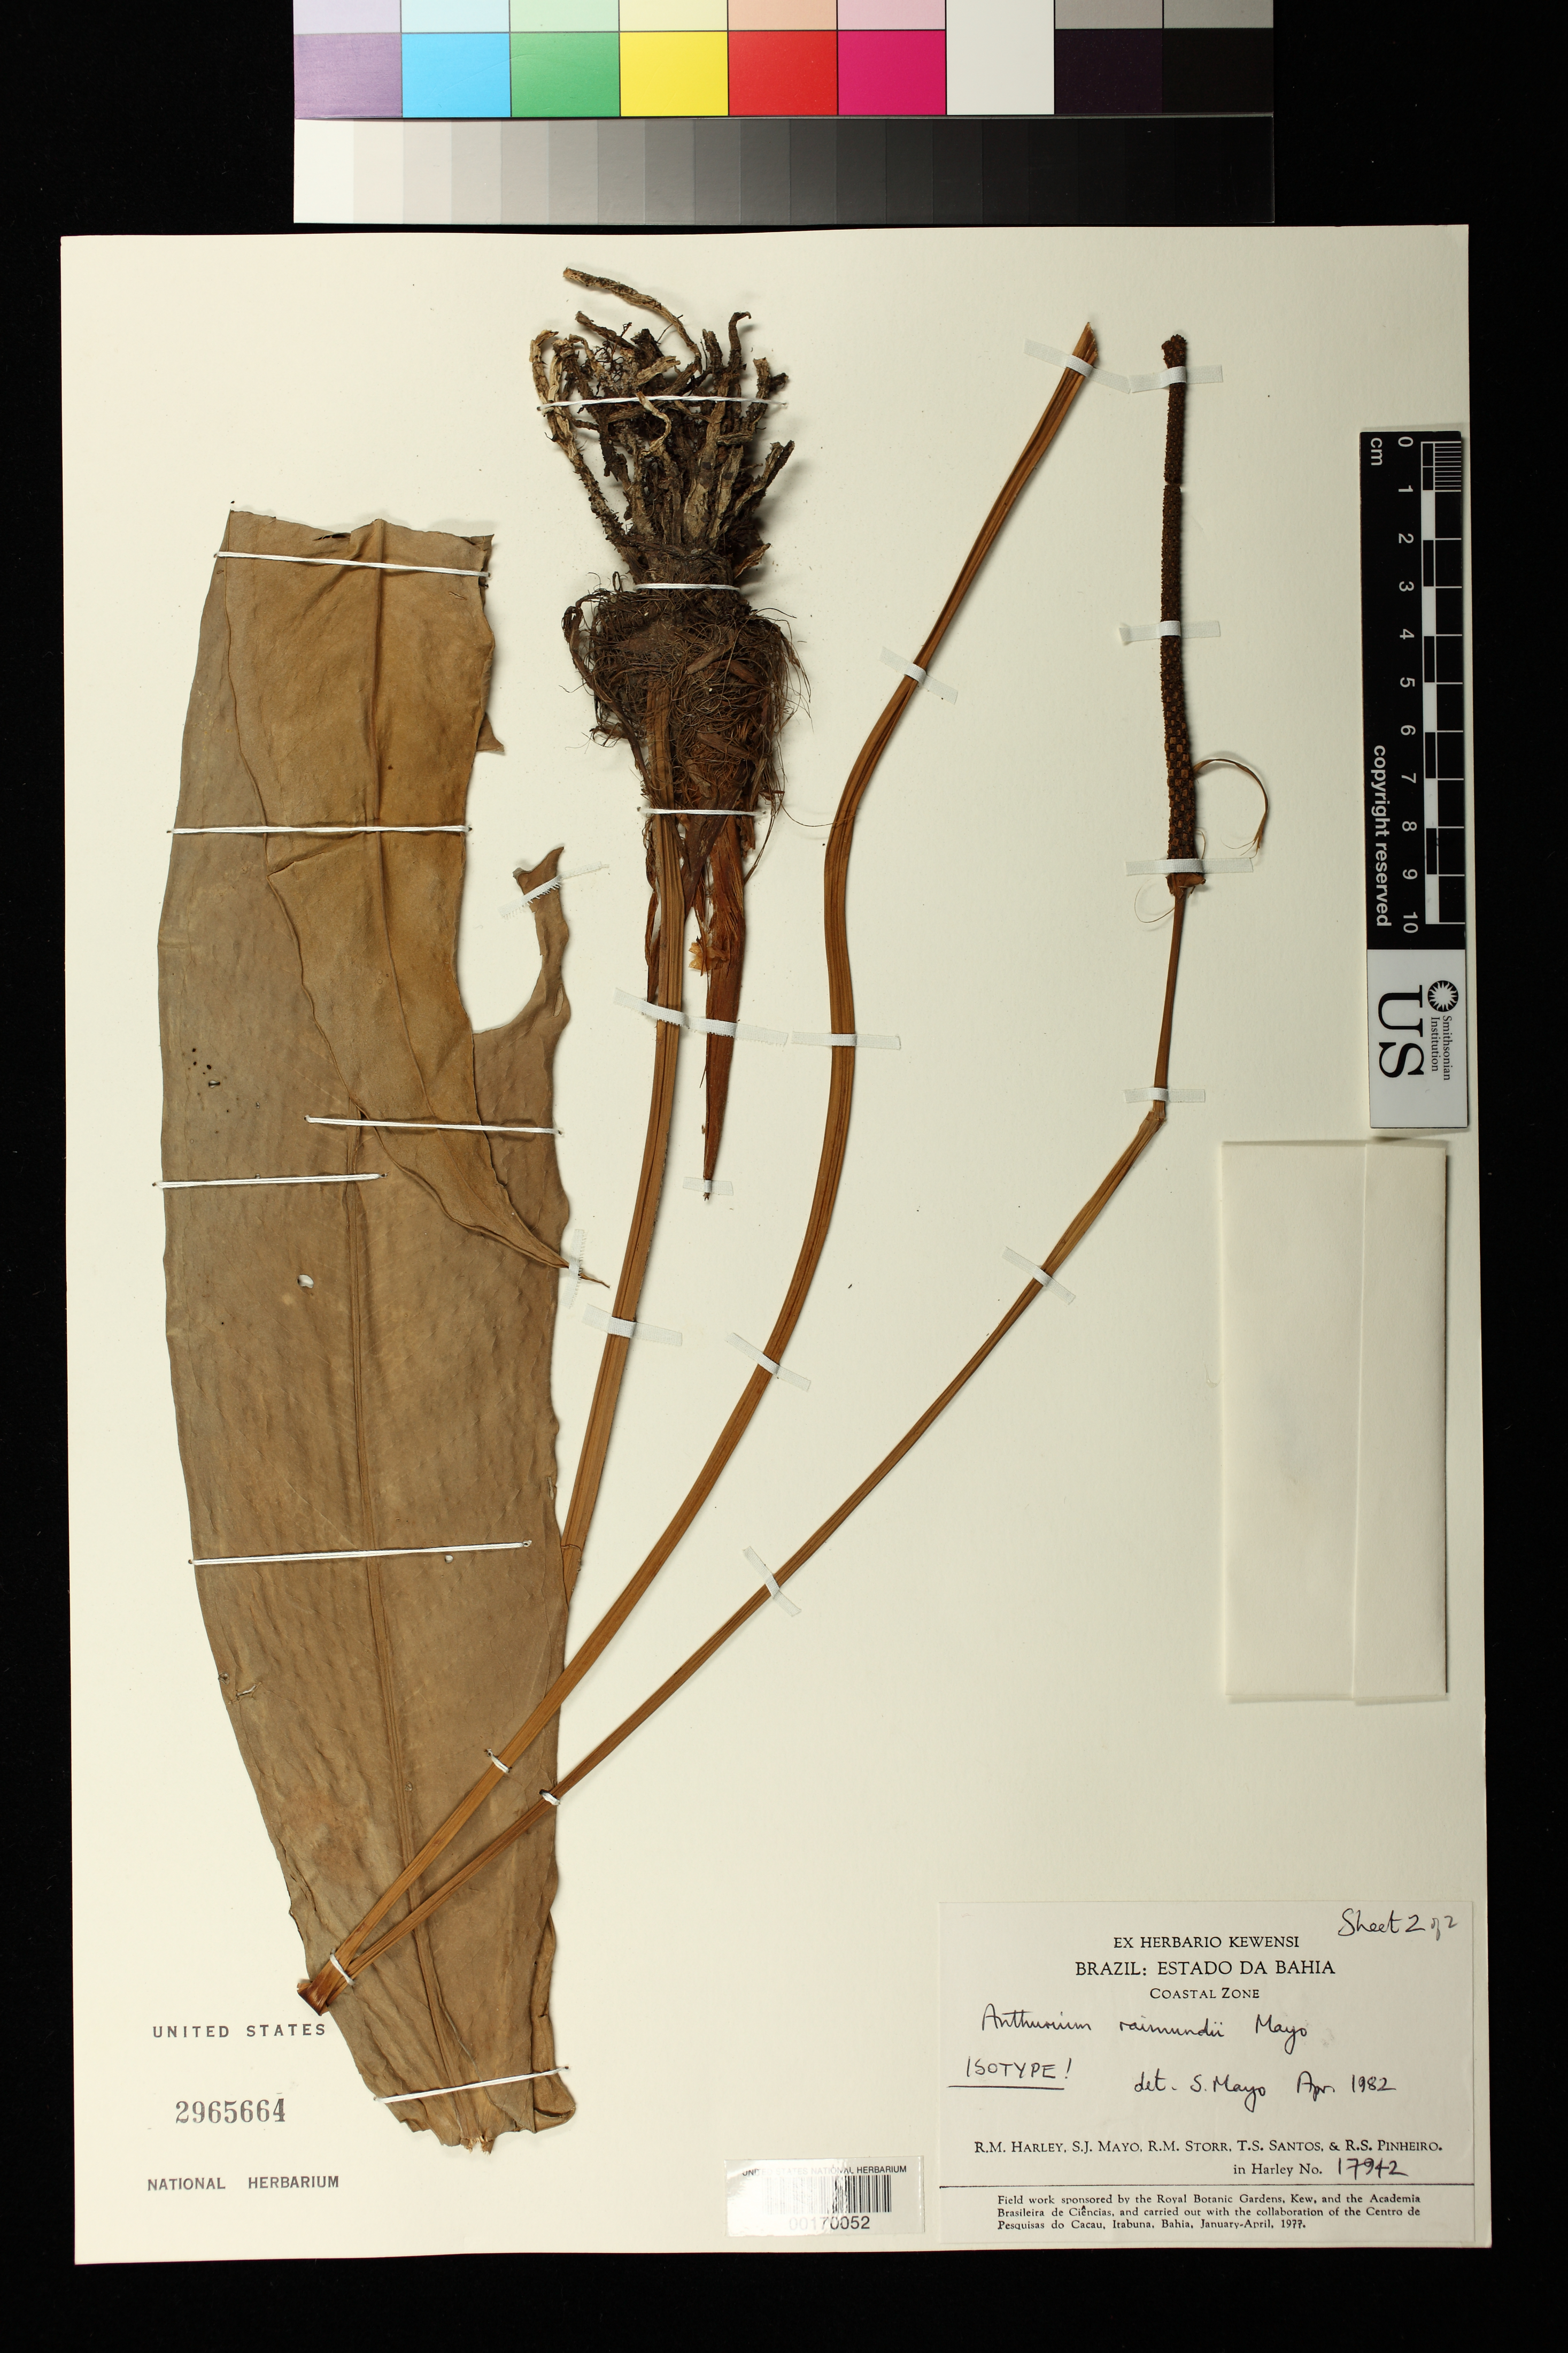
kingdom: Plantae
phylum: Tracheophyta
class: Liliopsida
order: Alismatales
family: Araceae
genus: Anthurium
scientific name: Anthurium raimundii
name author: Mayo et al.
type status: Isotype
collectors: R. M. Harley, S. J. Mayo, R. M. Storr, T. S. Santos & R. S. Pinheiro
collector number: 17942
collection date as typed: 15 Jan 1977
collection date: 1977-01-15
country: Brazil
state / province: Bahia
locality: On the coast road between Alcobaça and Prado, 10 km NW of Alcobaça and 4 km N along road from Rio Itanhentinga.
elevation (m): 0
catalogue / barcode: US 2965664